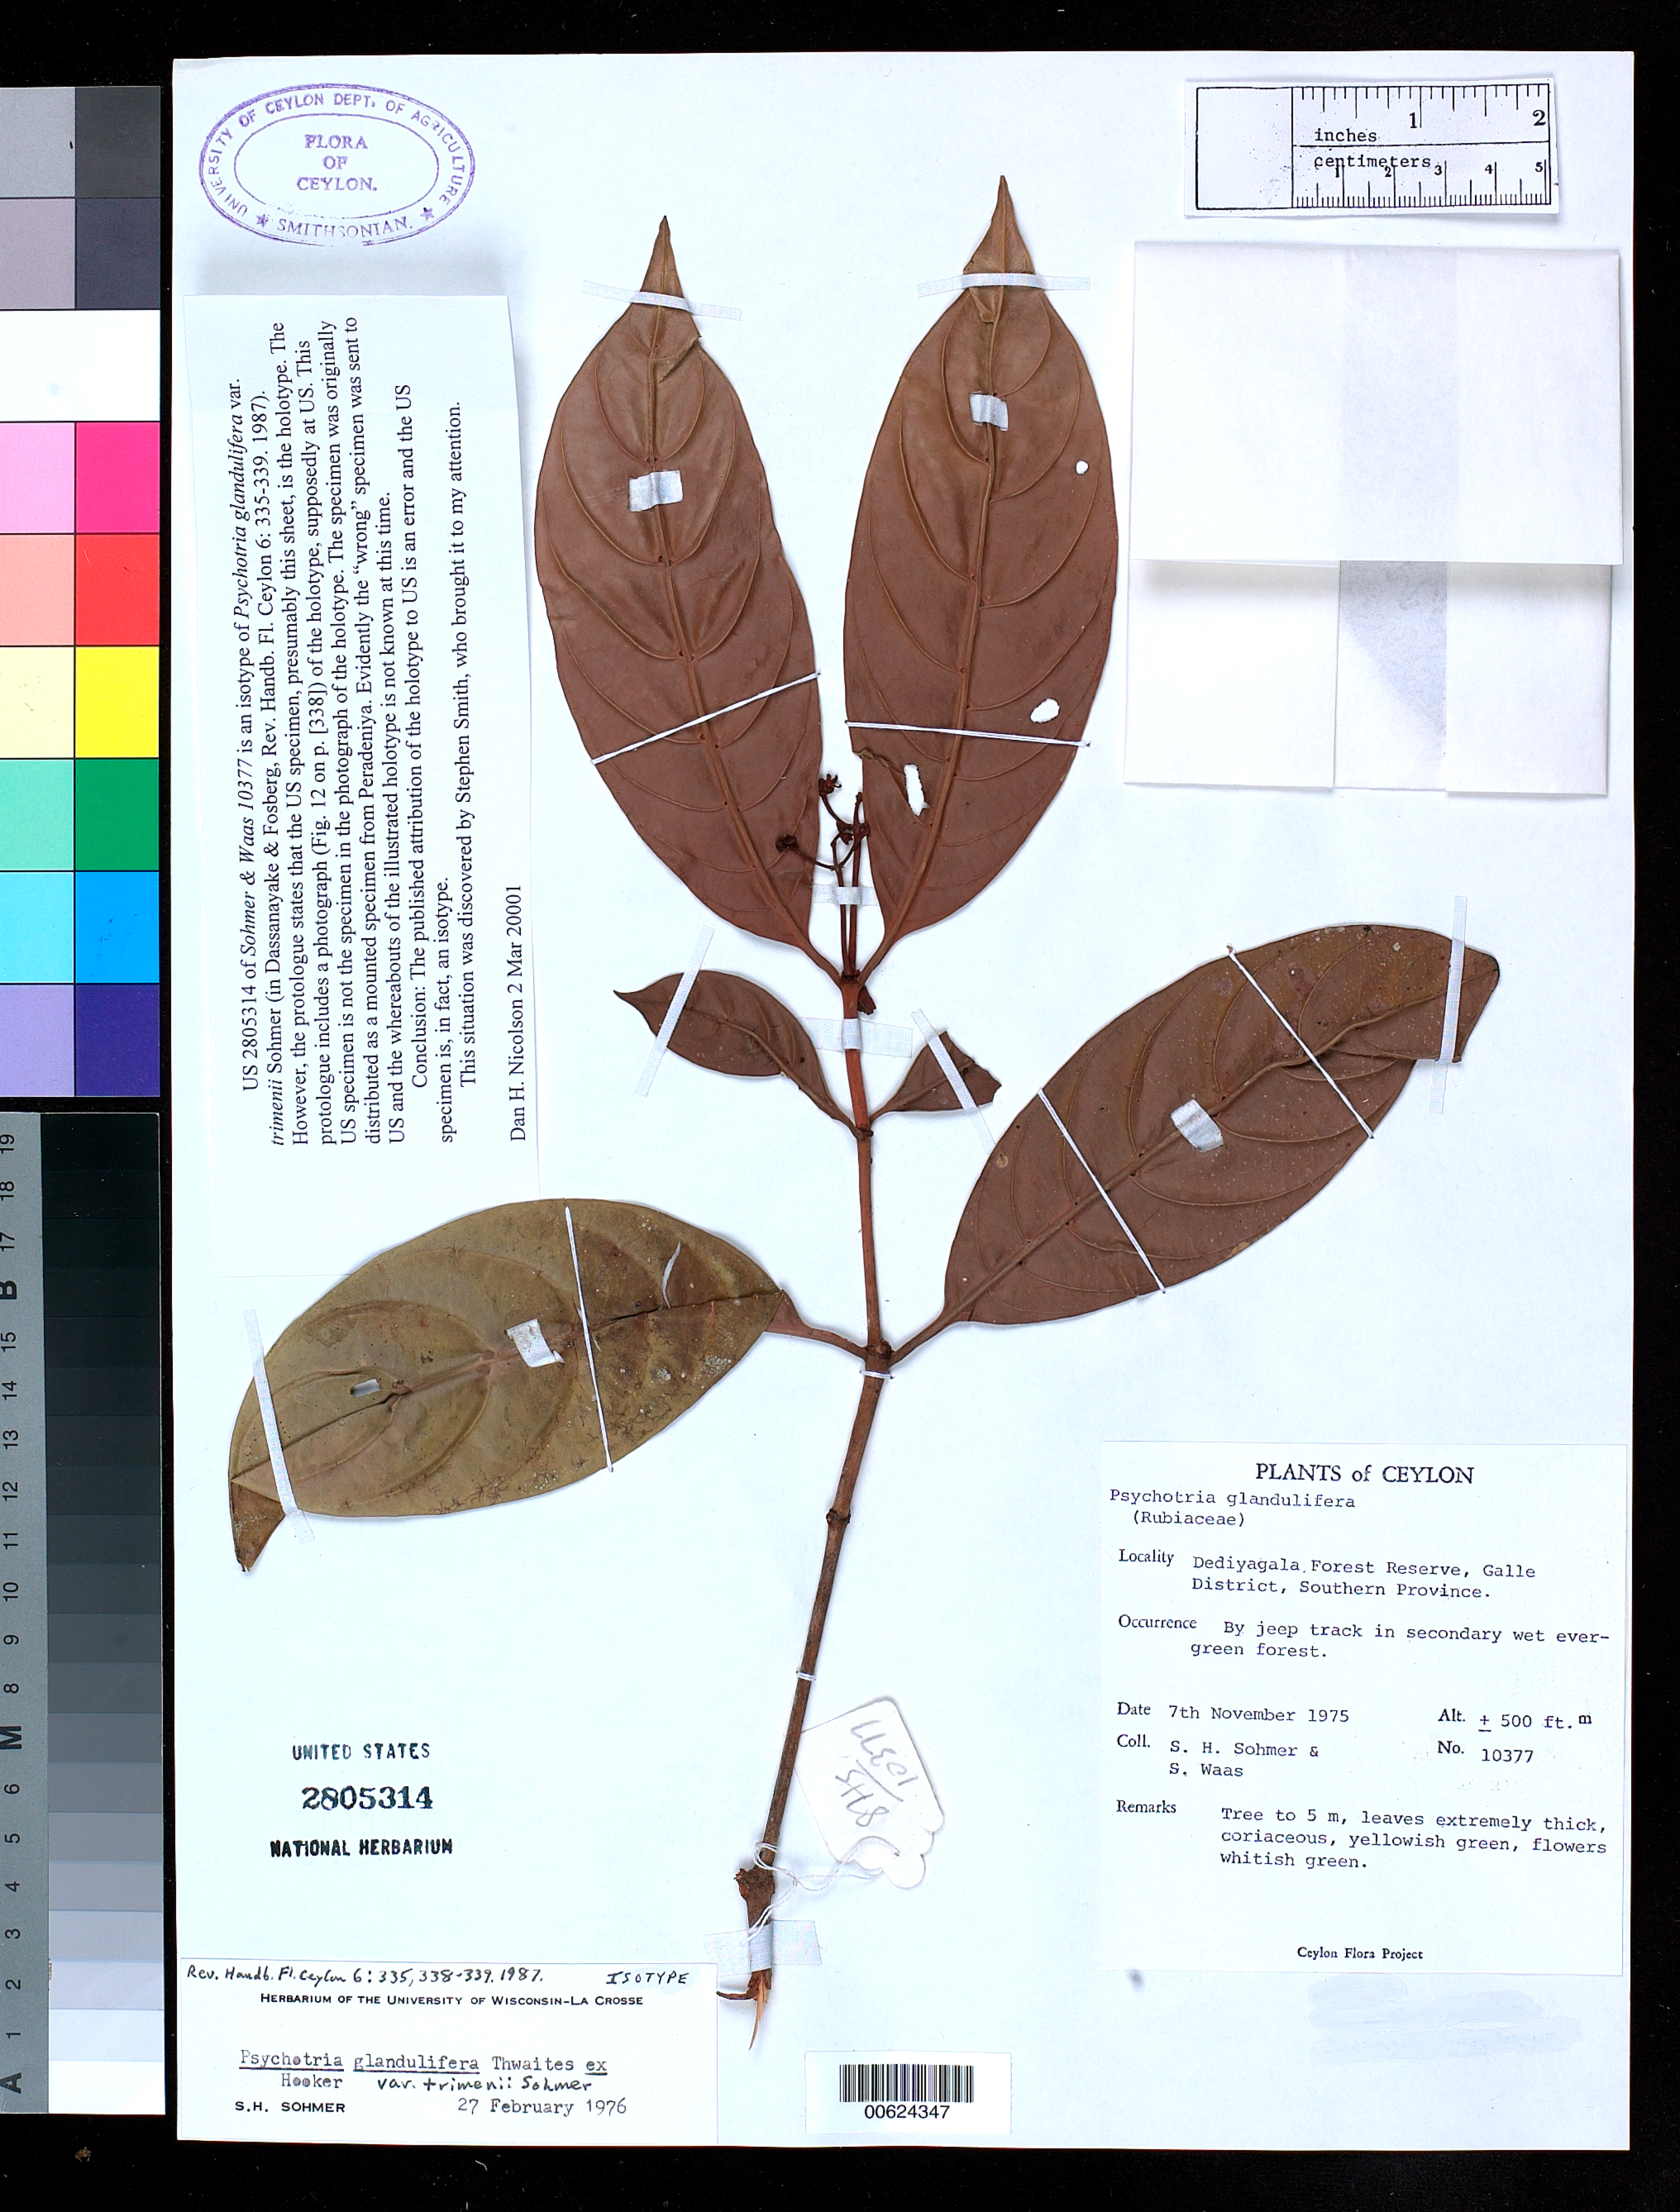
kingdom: Plantae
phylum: Tracheophyta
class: Magnoliopsida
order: Gentianales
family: Rubiaceae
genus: Psychotria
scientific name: Psychotria glandulifera var. trimenii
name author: Sohmer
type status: Isotype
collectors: S. H. Sohmer & S. Waas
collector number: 10377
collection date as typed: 07 Nov 1975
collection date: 1975-11-07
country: Sri Lanka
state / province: Southern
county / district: Galle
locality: Dediyagala Forest Reserve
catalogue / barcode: US 2805314